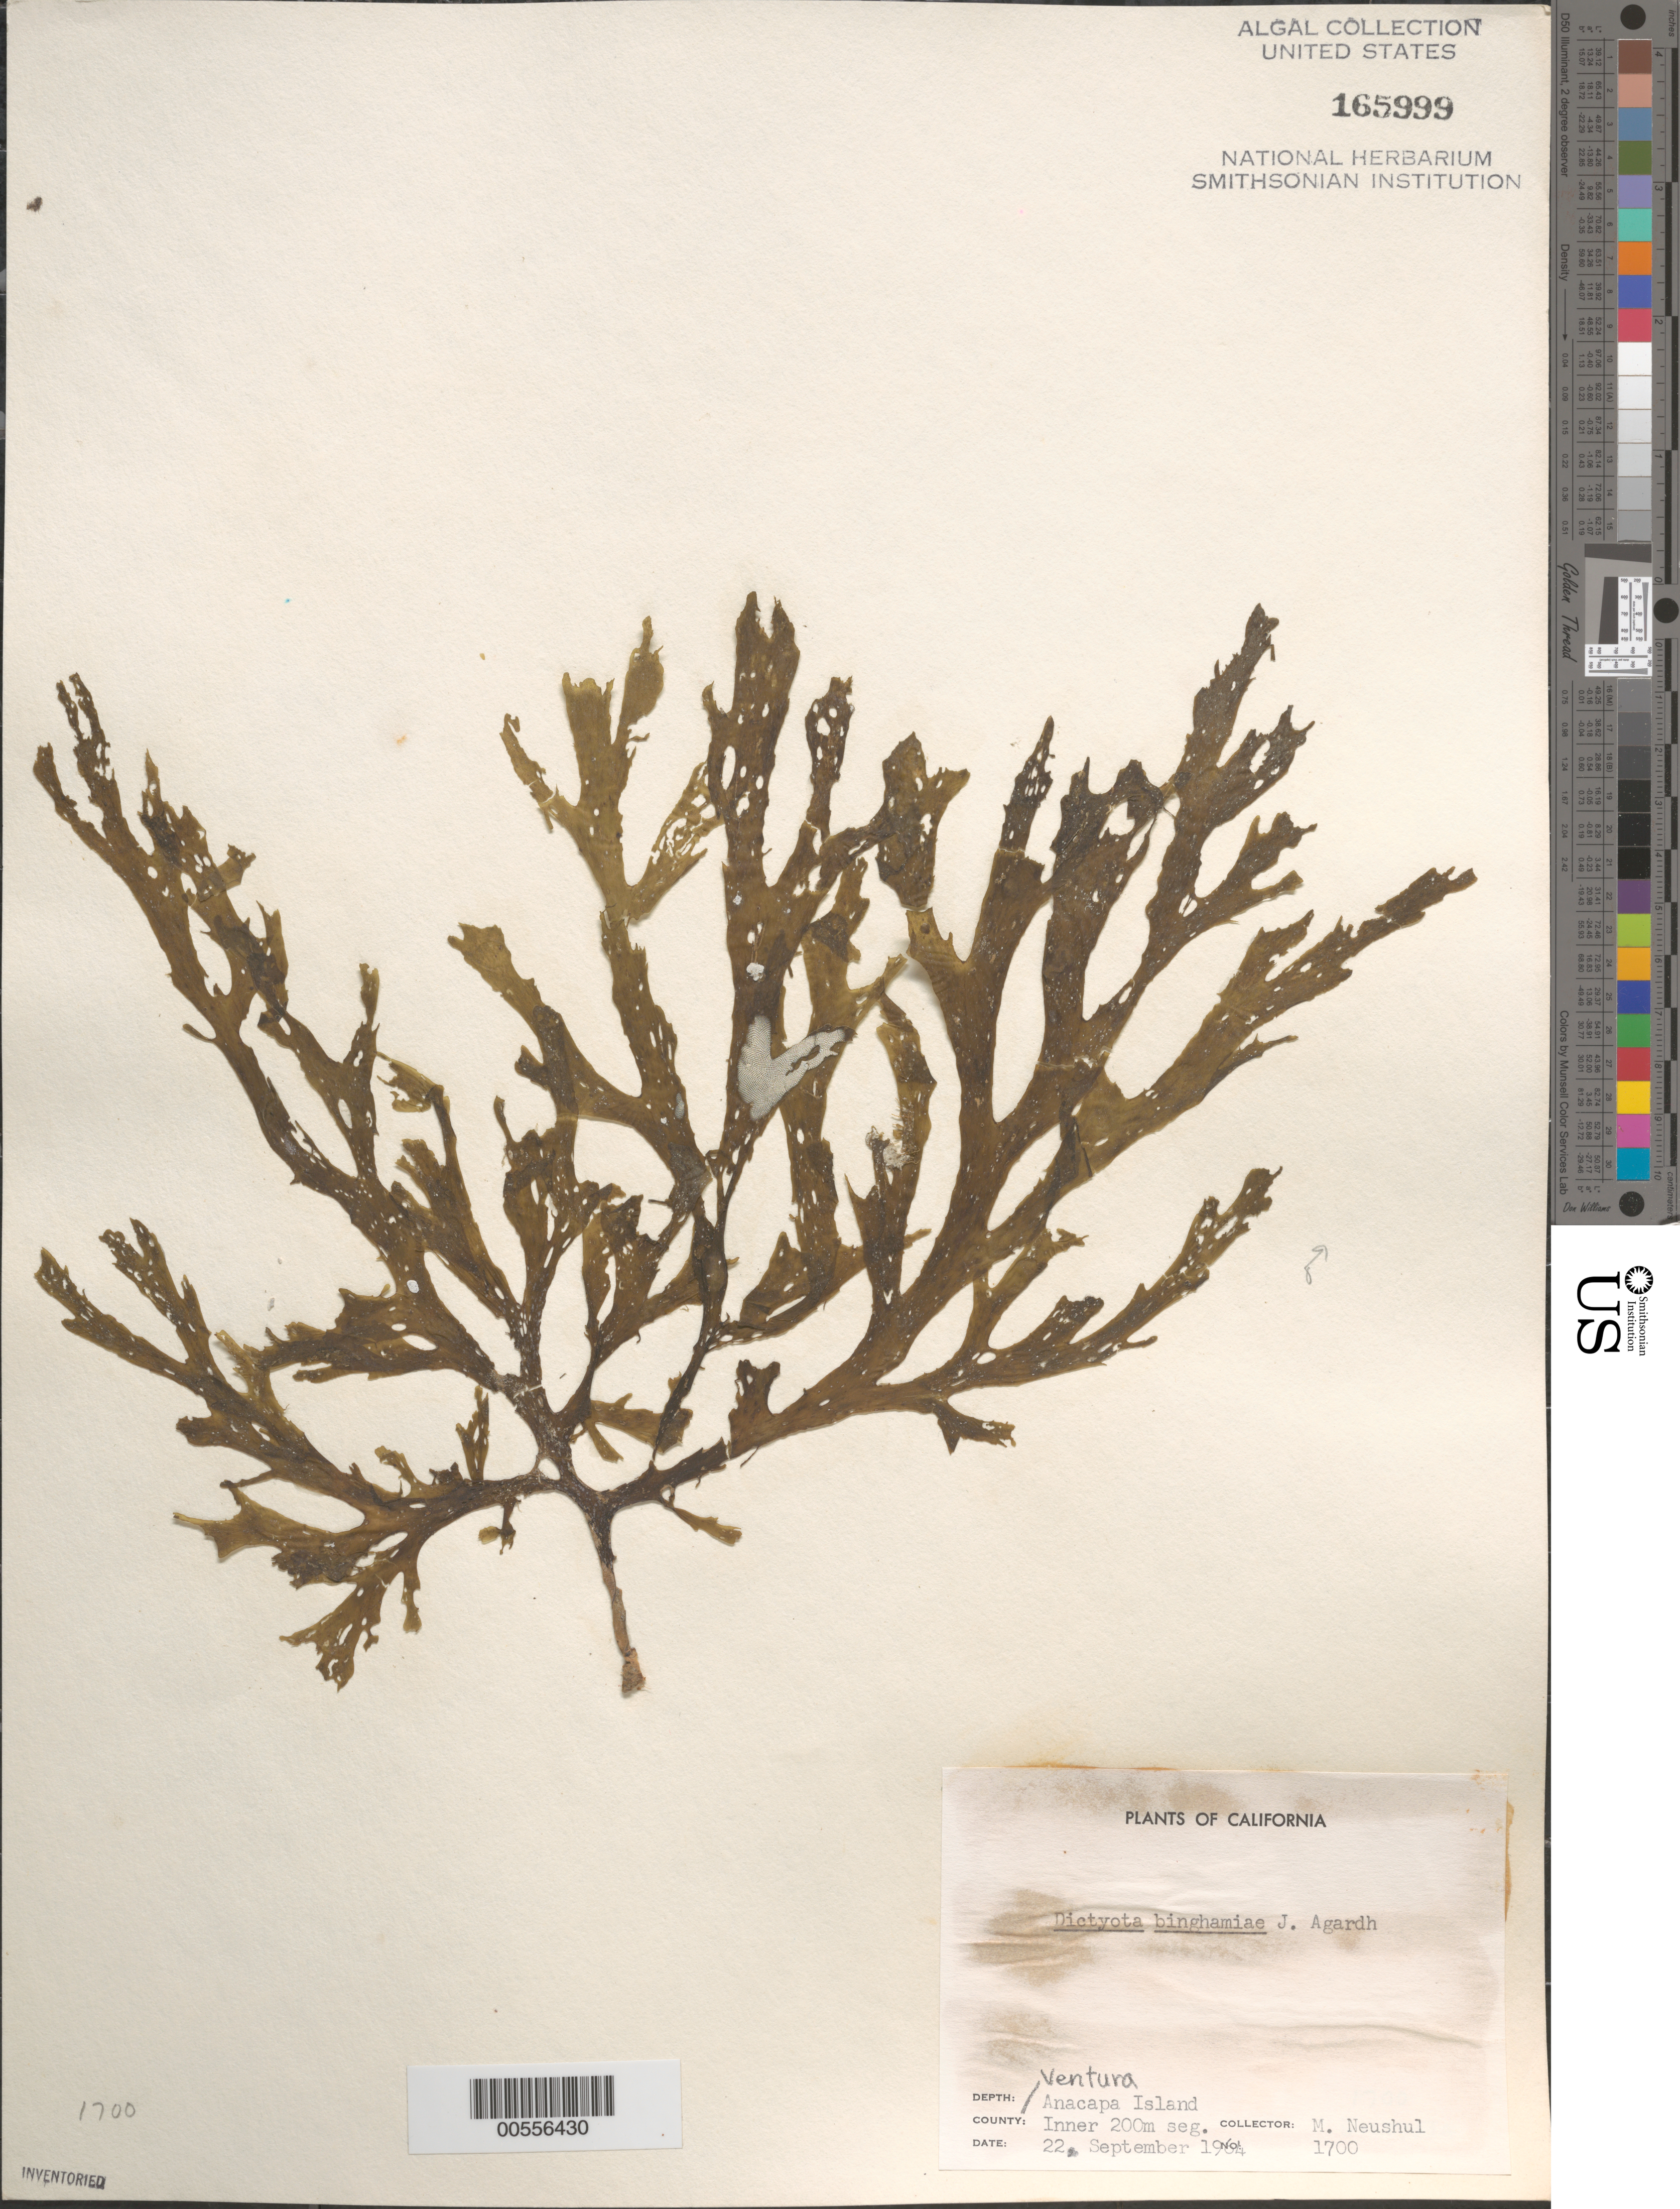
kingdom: Chromista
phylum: Ochrophyta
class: Phaeophyceae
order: Dictyotales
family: Dictyotaceae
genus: Dictyota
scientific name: Dictyota binghamiae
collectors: M. Neushul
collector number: Neushul 1700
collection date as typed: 22 Sep 1964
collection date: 1964-09-22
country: United States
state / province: California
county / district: Ventura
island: Anacapa Island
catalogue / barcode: US 165999